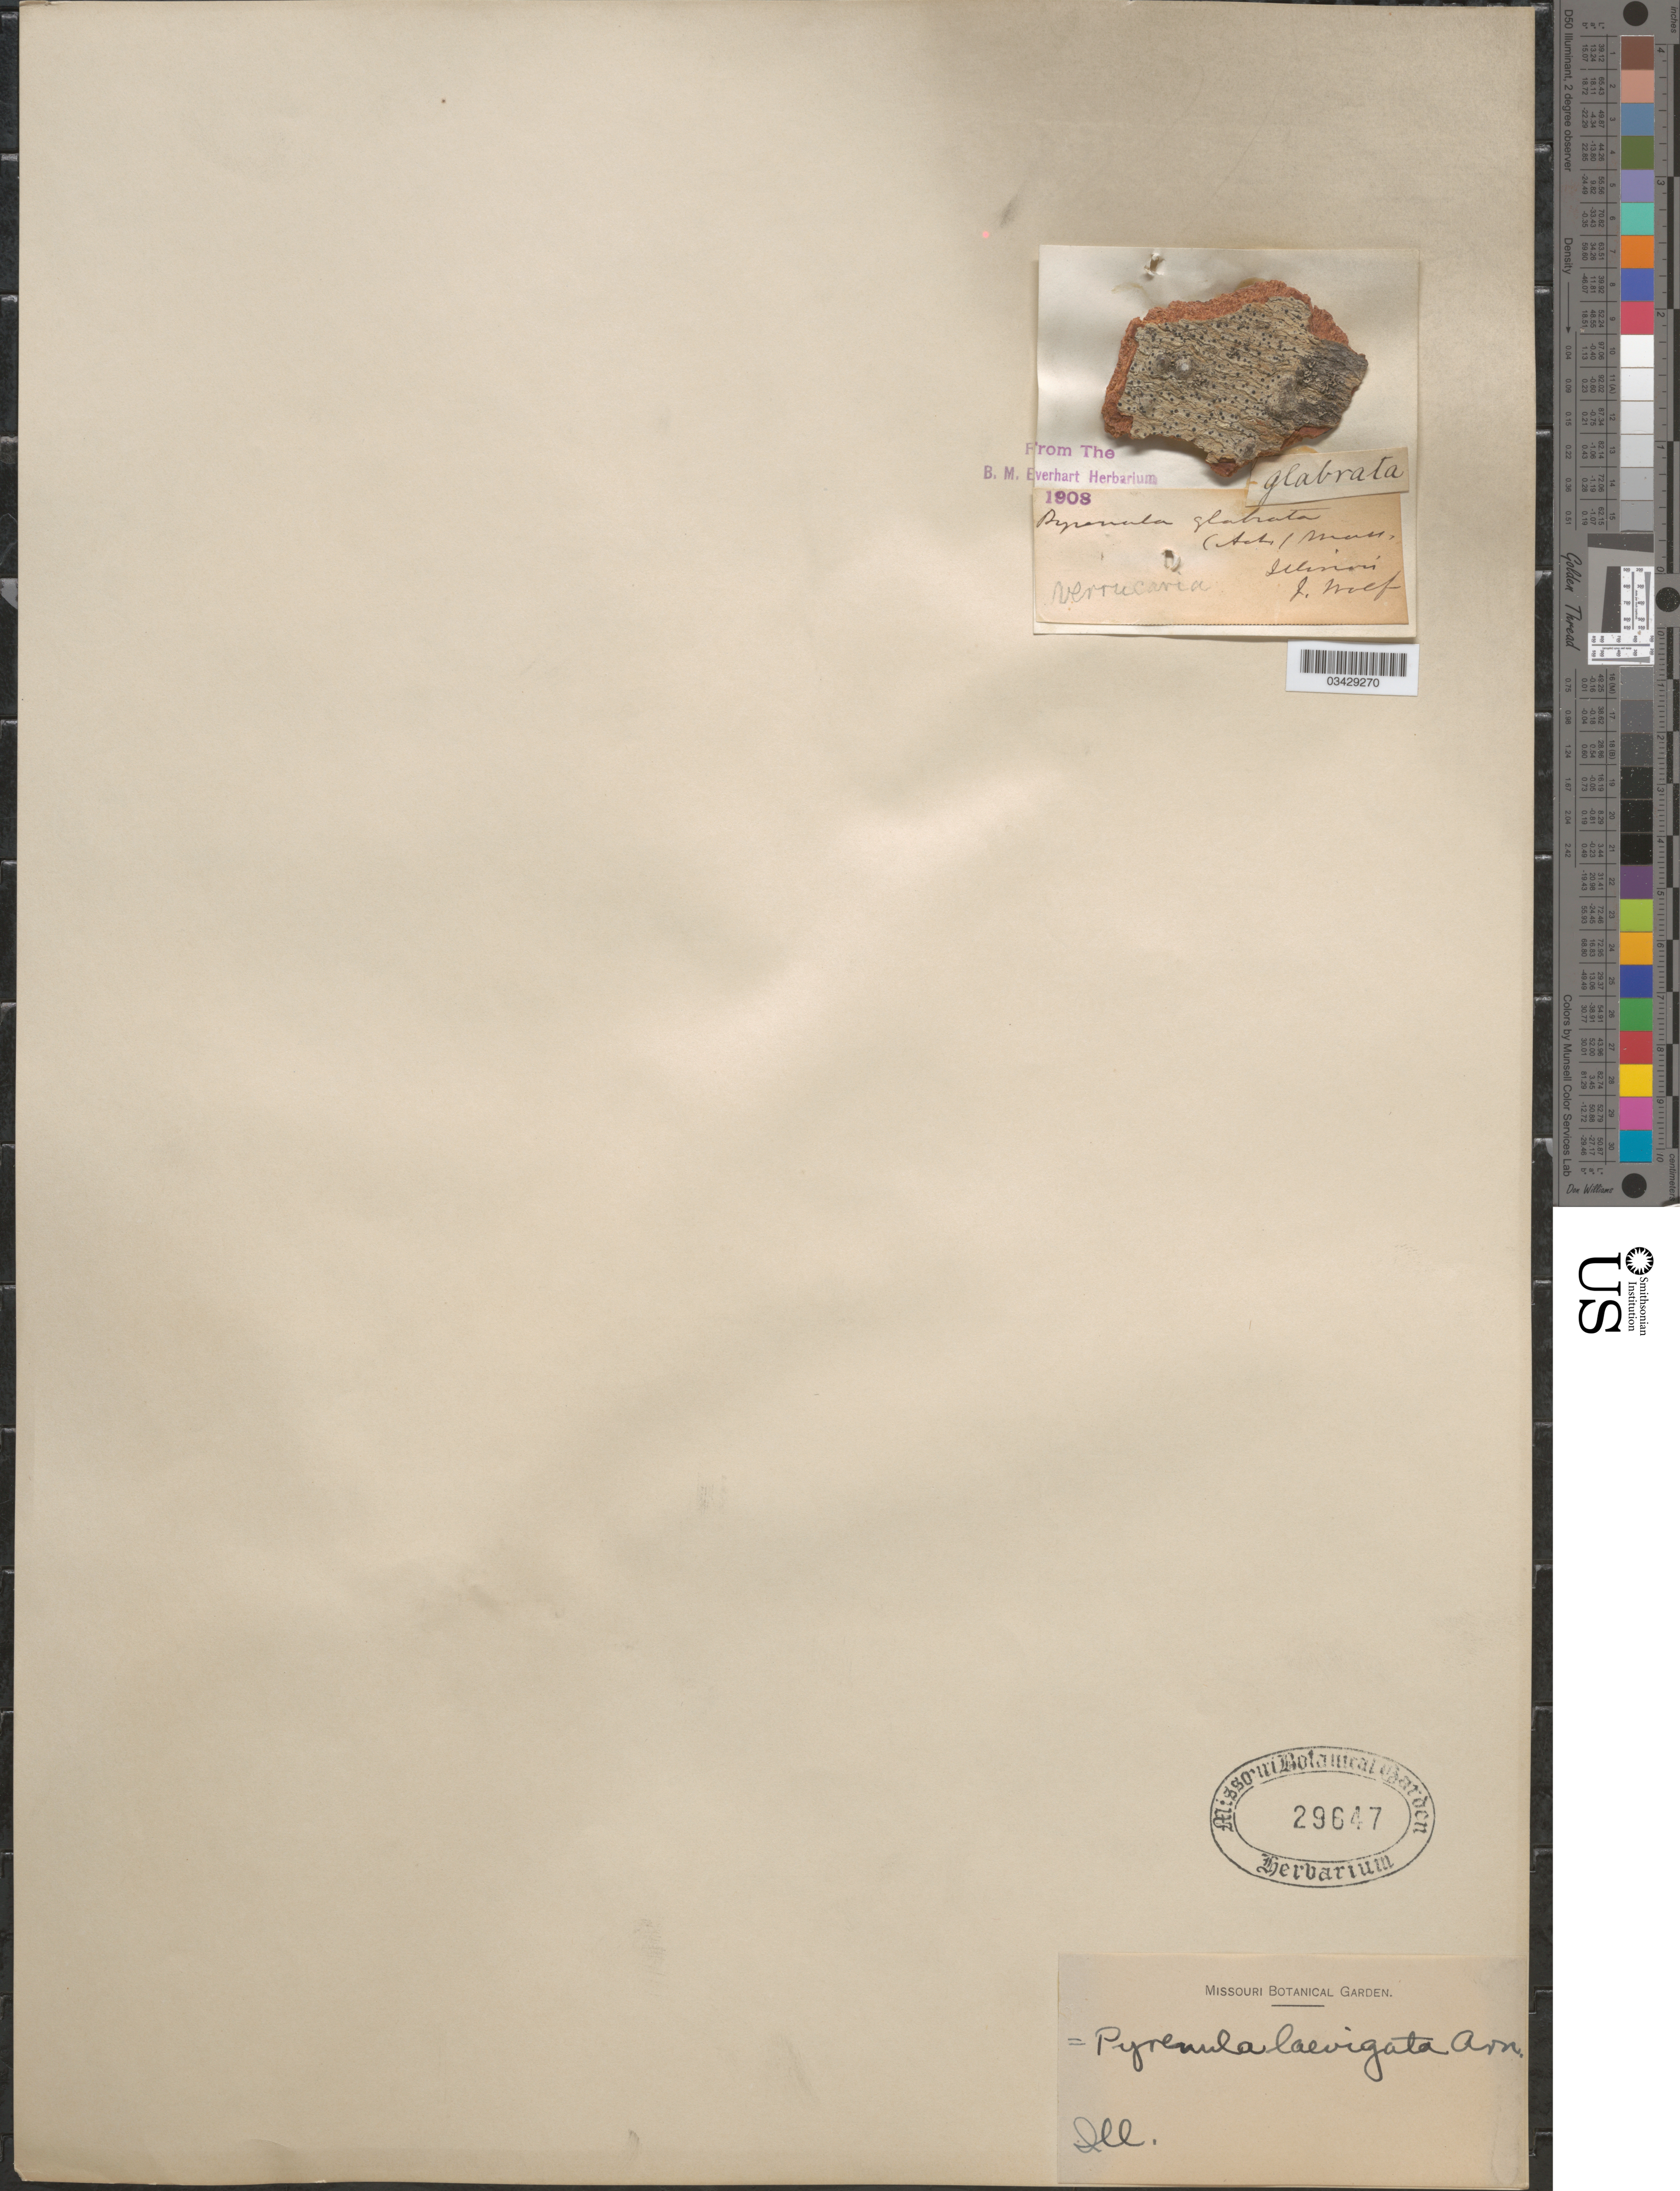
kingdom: Fungi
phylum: Ascomycota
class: Eurotiomycetes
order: Pyrenulales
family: Pyrenulaceae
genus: Pyrenula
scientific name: Pyrenula sp.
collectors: J. Wolf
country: United States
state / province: Illinois